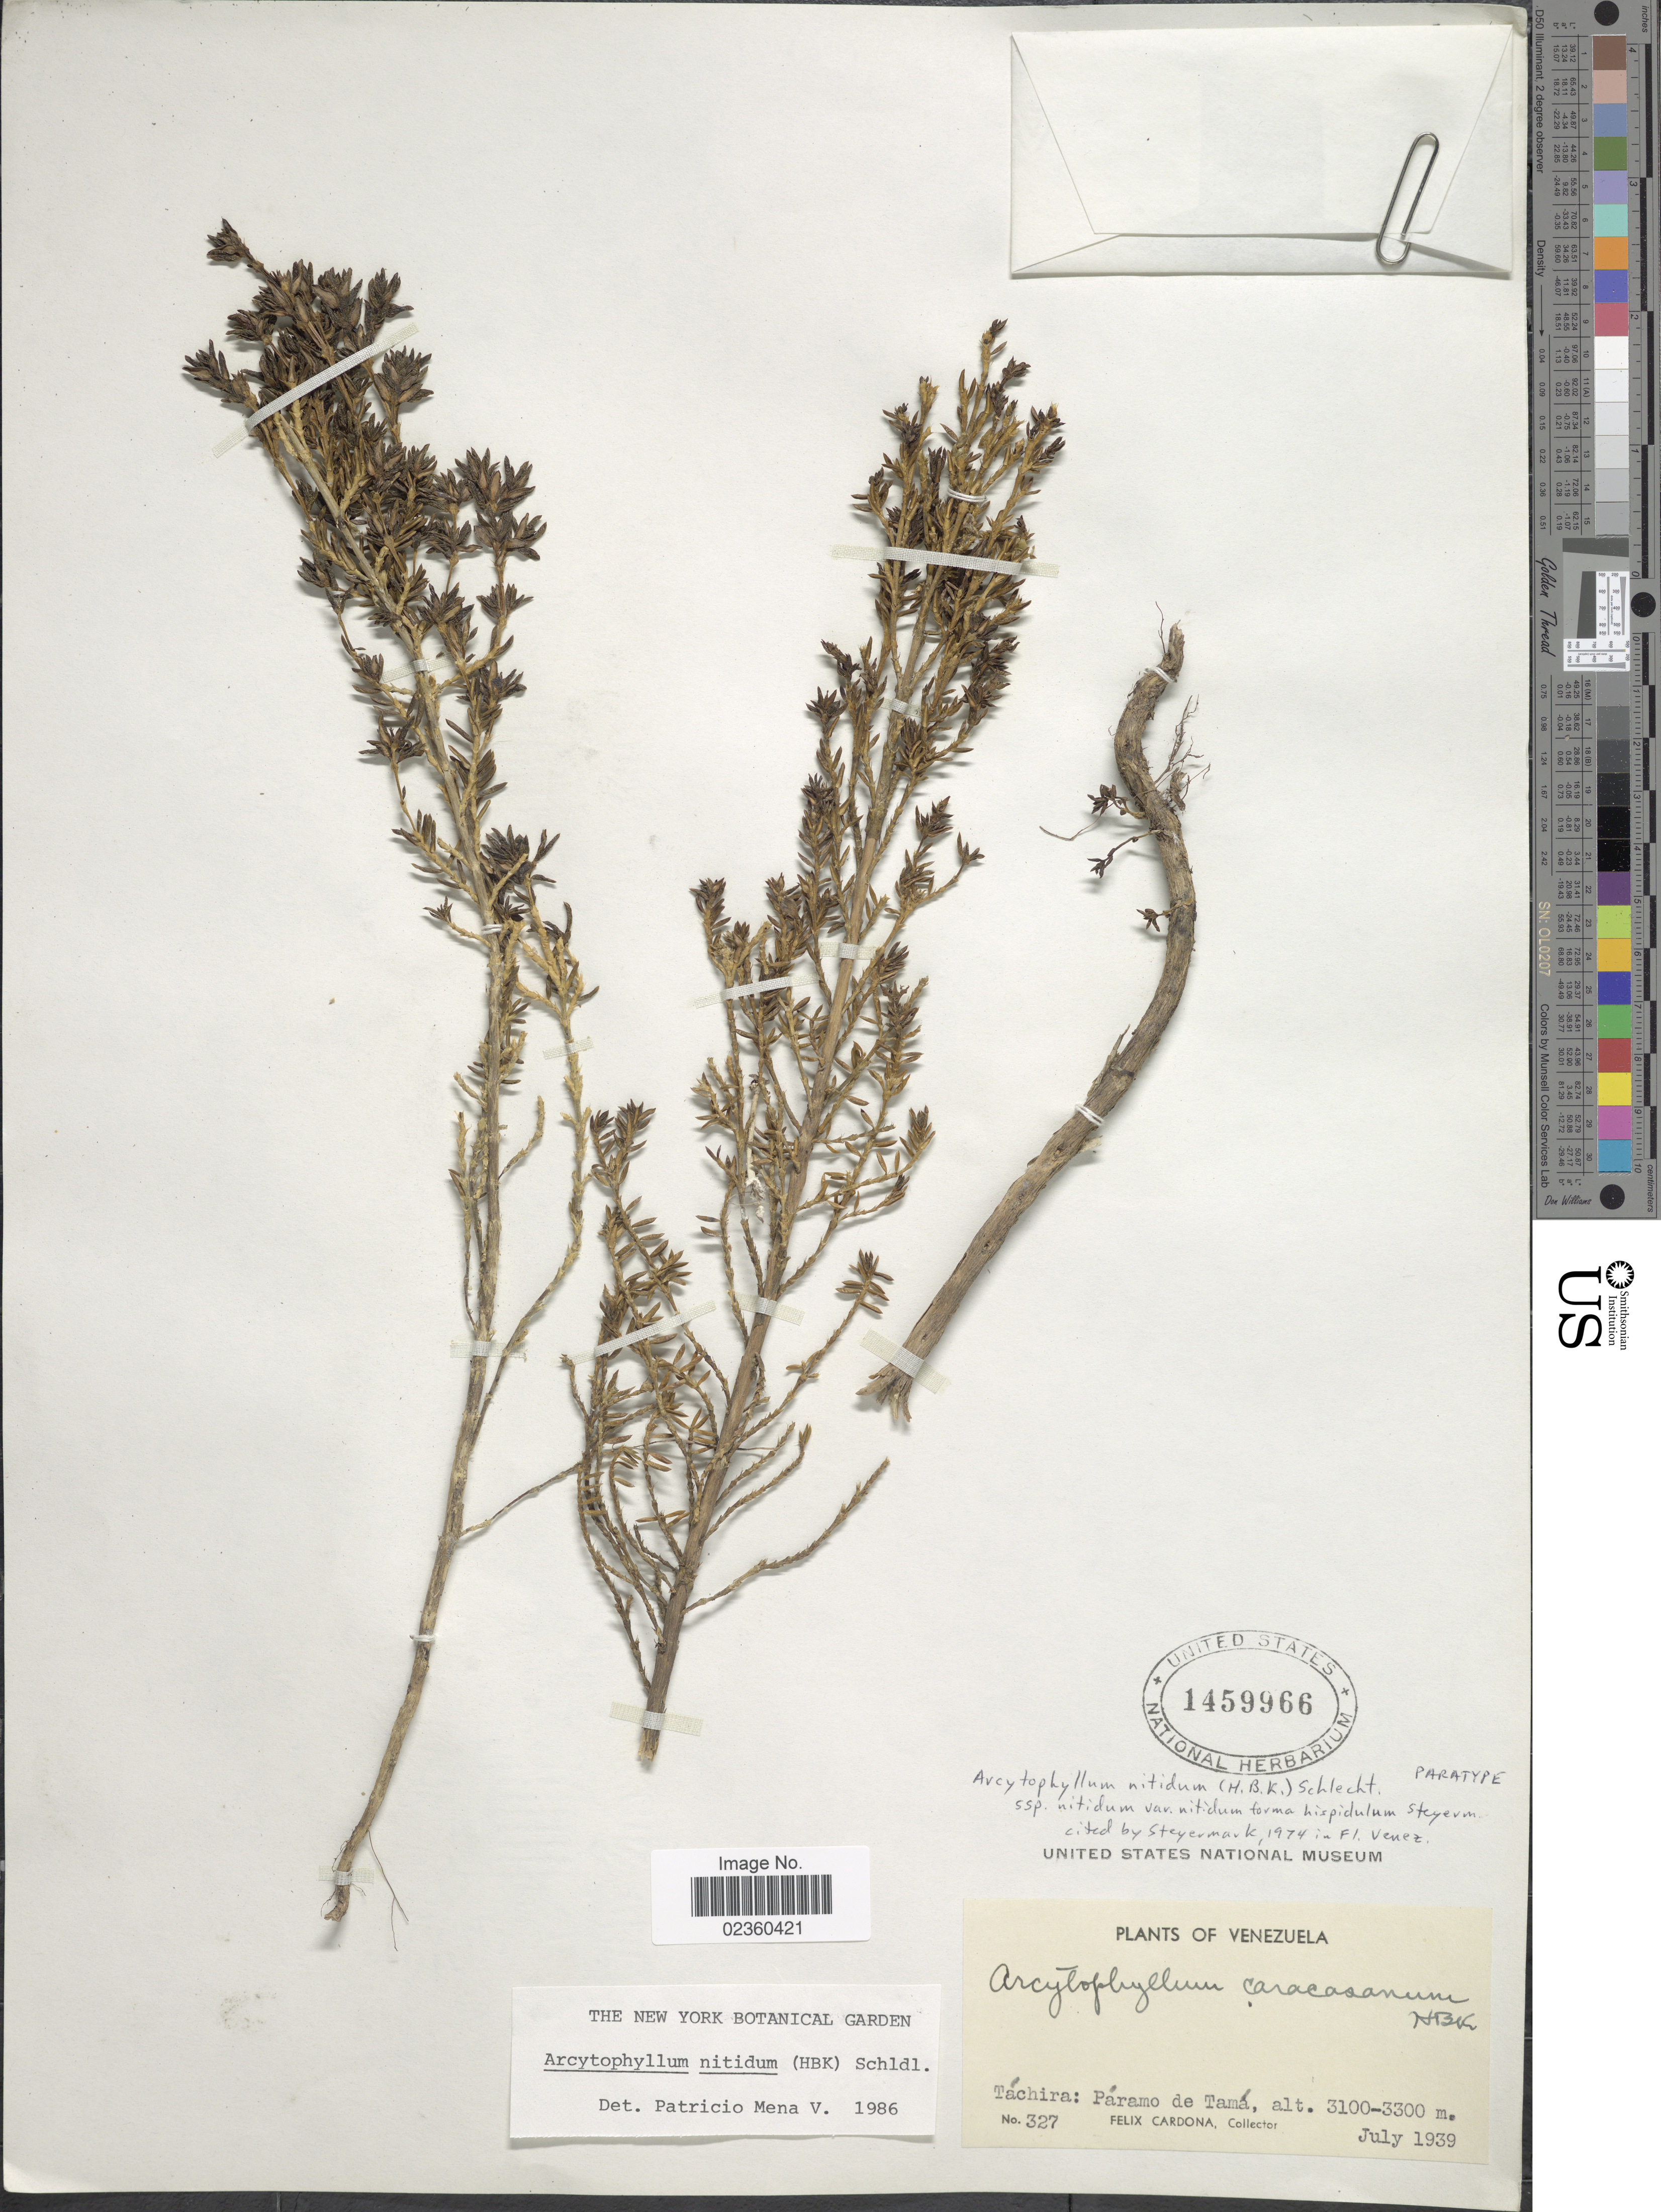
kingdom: Plantae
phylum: Tracheophyta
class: Magnoliopsida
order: Gentianales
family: Rubiaceae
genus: Arcytophyllum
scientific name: Arcytophyllum nitidum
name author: (Kunth) Schltdl.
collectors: F. Cardona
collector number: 327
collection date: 1939-07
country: Venezuela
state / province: Tachira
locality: Páramo de Tamá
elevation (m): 3100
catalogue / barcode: US 1459966